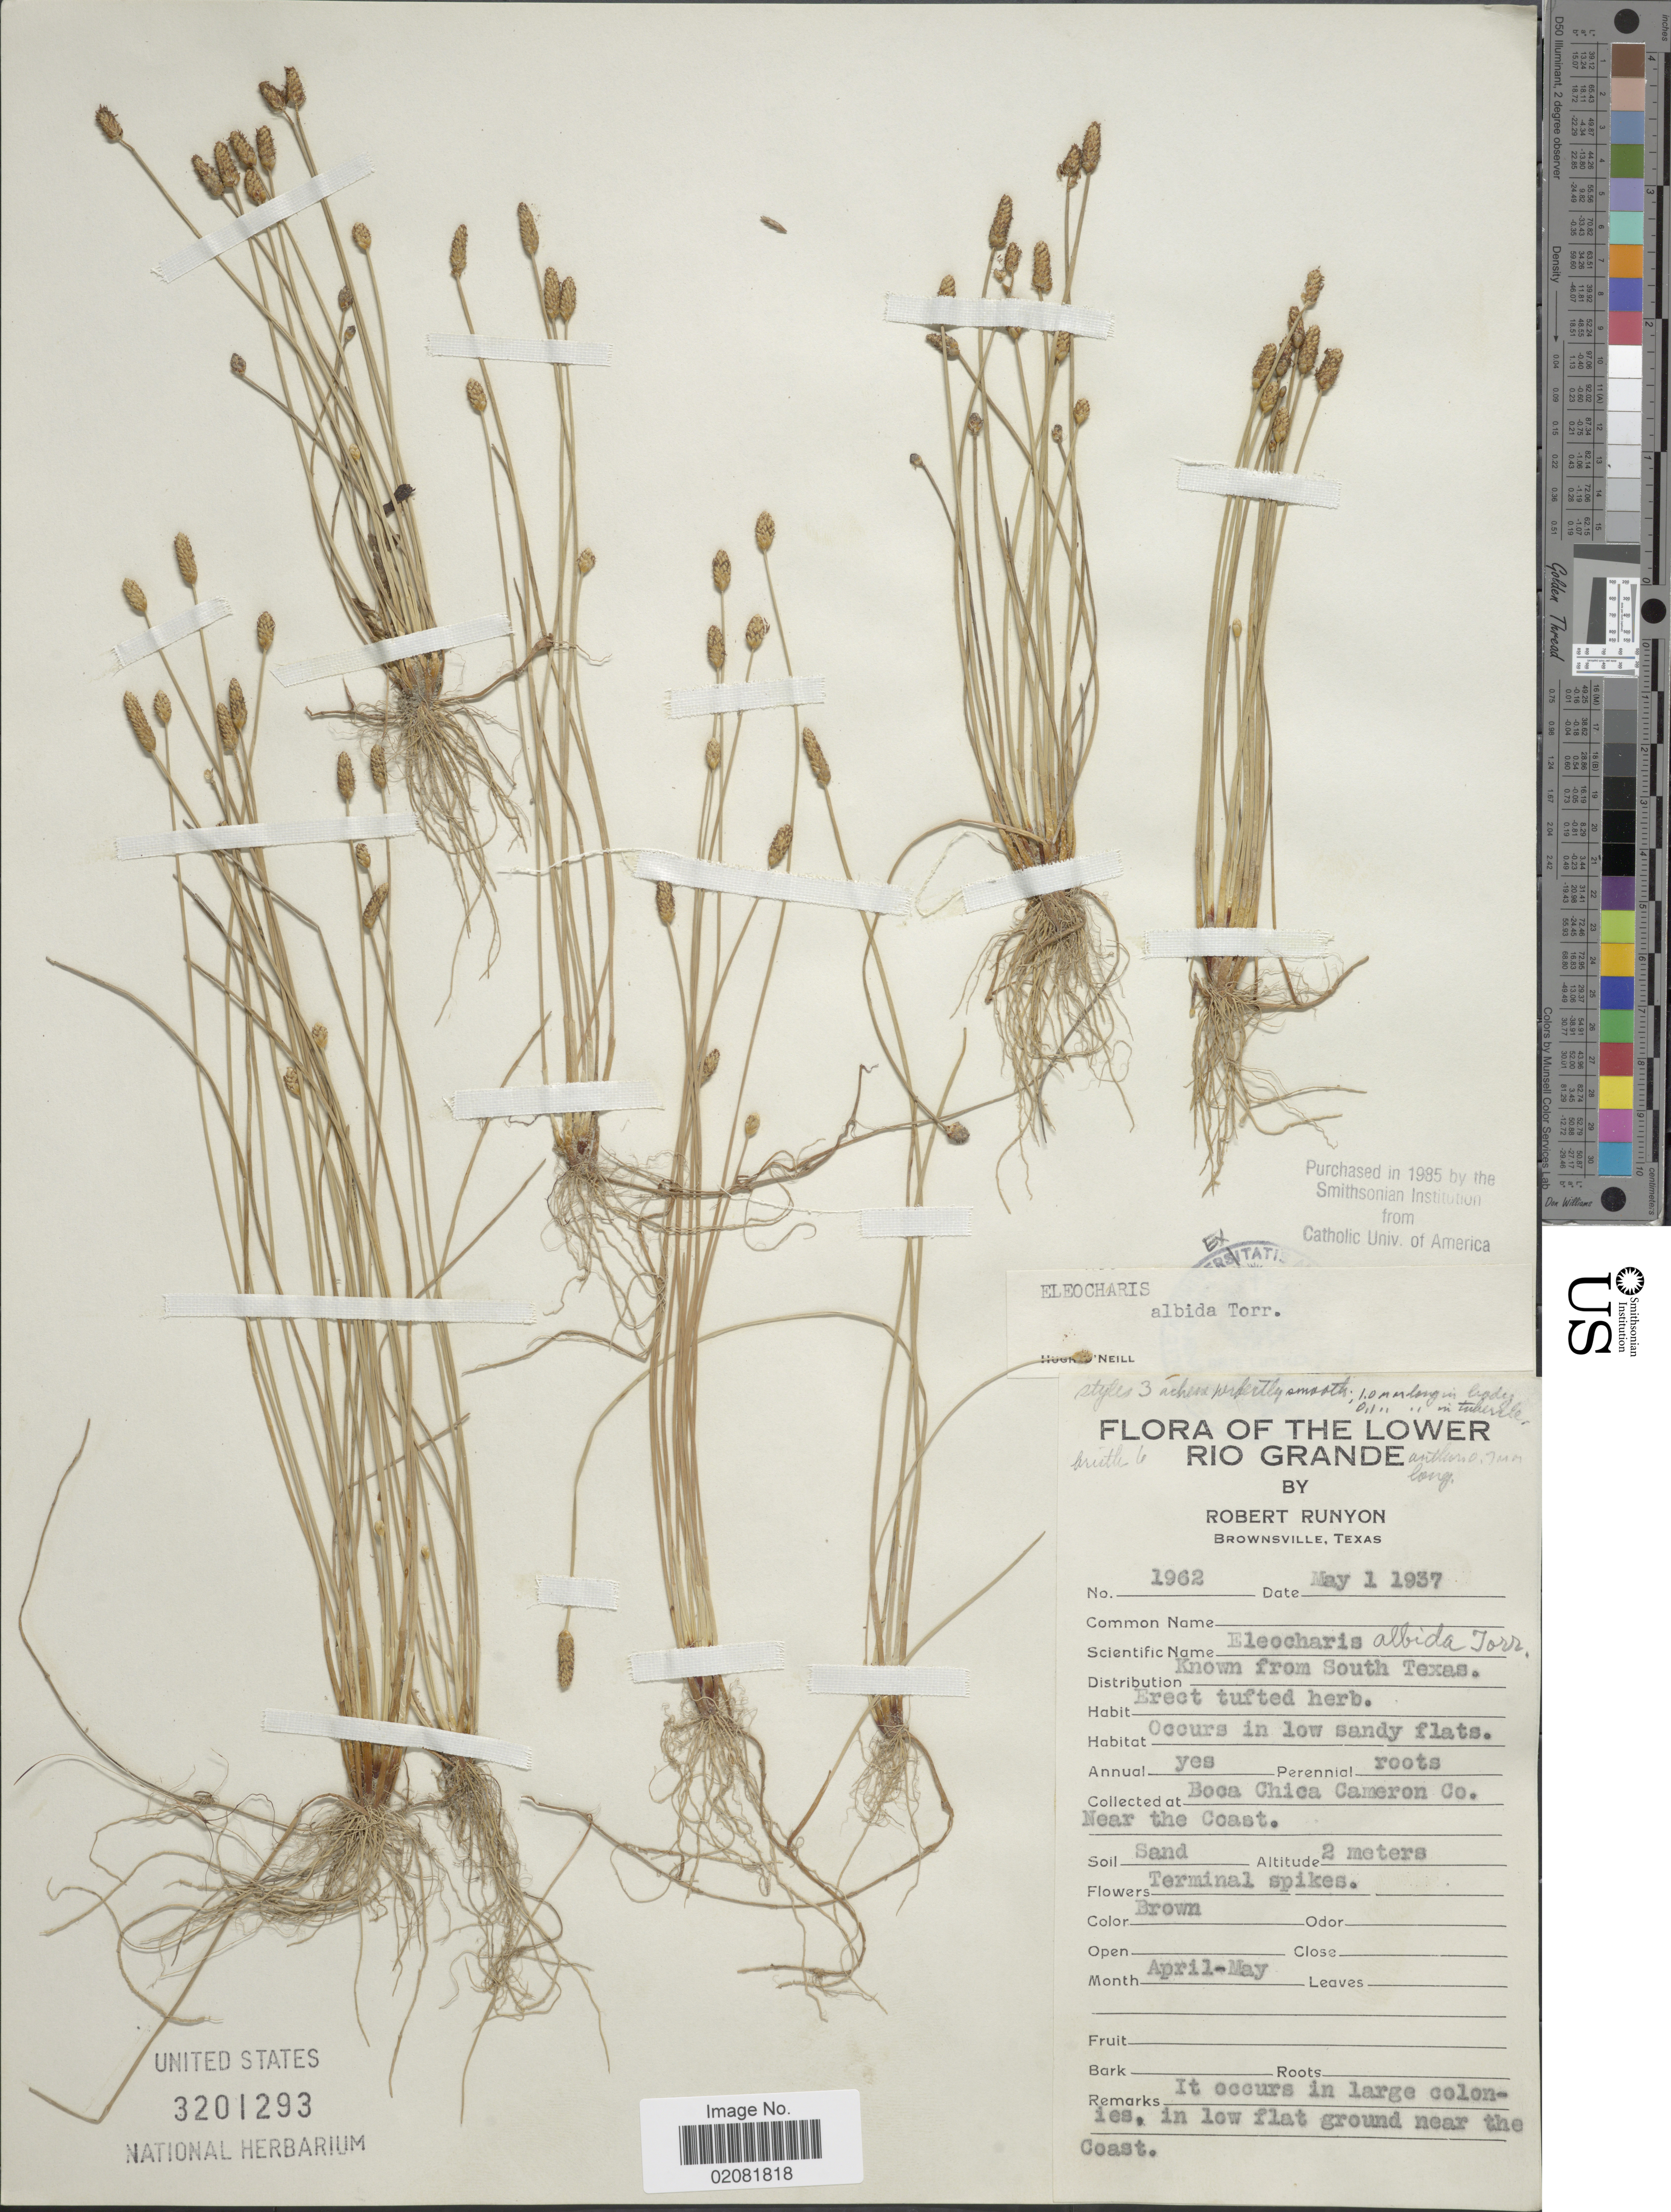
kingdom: Plantae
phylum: Tracheophyta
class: Liliopsida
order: Poales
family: Cyperaceae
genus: Eleocharis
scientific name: Eleocharis albida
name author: Torr.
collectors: R. Runyon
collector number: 1962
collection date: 1937-05-01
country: United States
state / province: Texas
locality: The Lower Rio Grande Boca Chica Cameron Co. Near the Coast, South Texas [unsure placement]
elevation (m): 2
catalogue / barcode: US 3201293